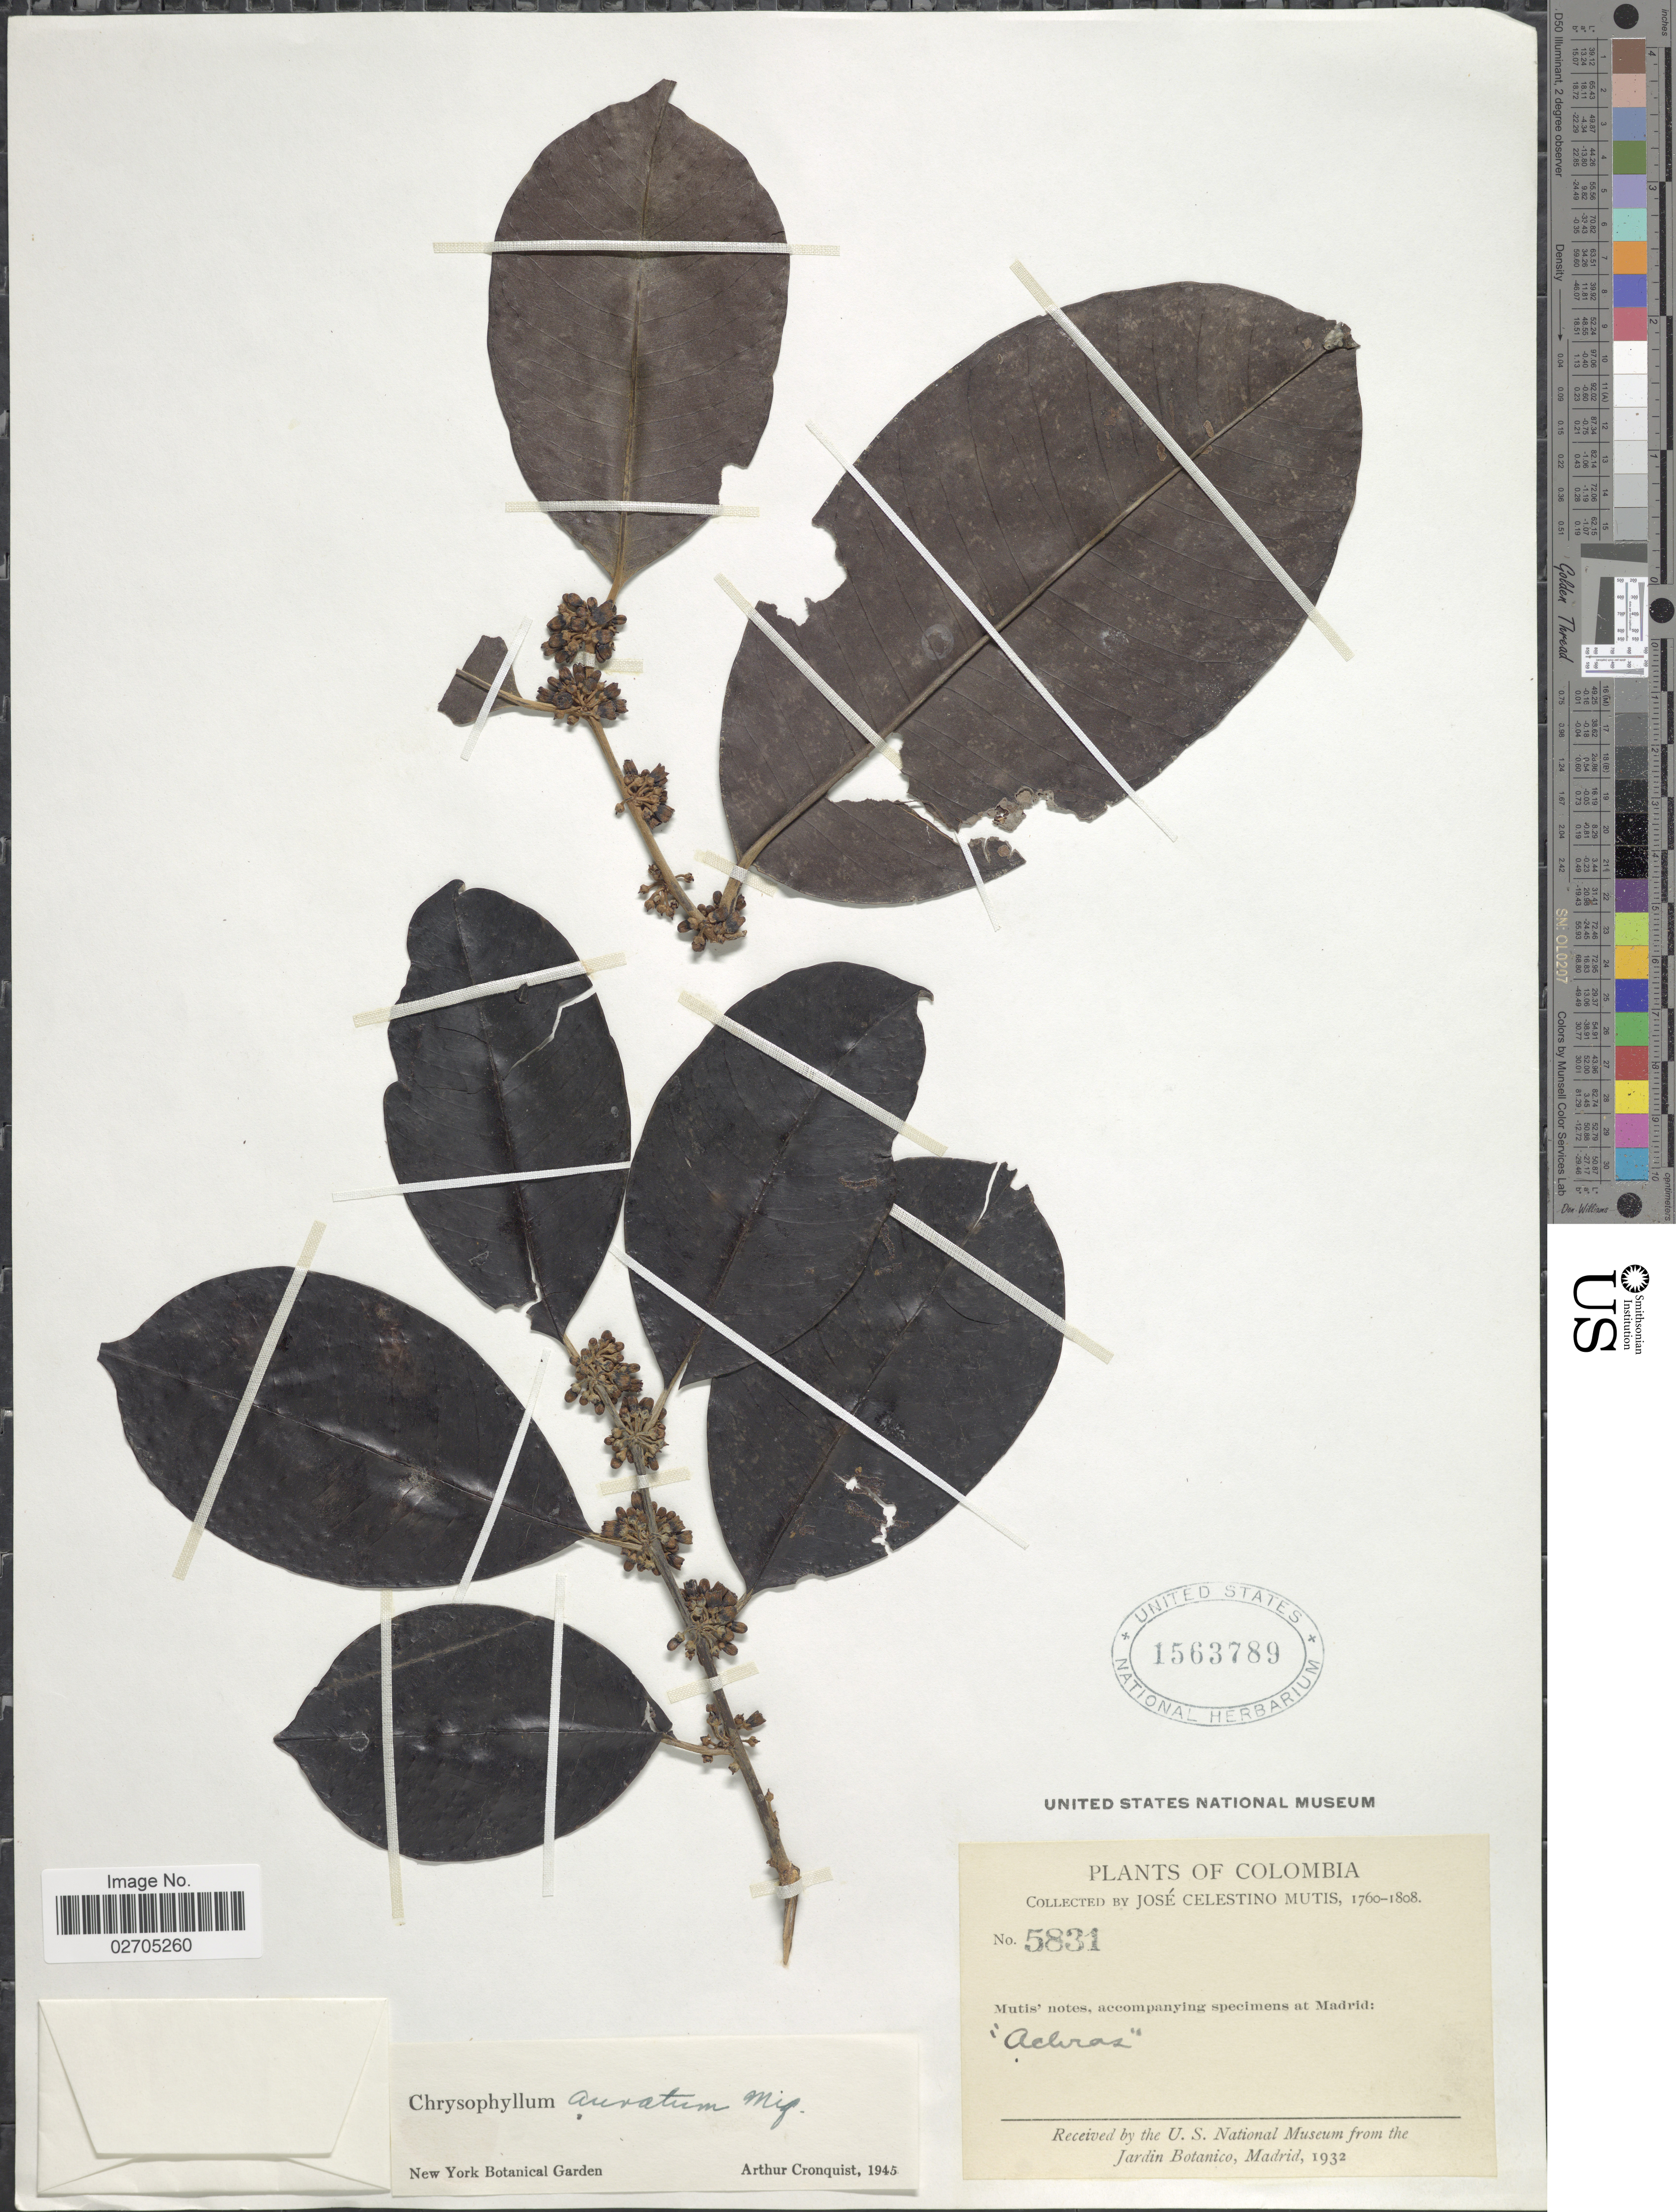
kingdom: Plantae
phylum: Tracheophyta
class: Magnoliopsida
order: Ericales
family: Sapotaceae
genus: Chrysophyllum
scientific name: Chrysophyllum argenteum subsp. auratum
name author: (Miq.) T.D. Penn.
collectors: J. C. B. Mutis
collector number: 5831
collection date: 1760/1808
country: Colombia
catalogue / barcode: US 1563789